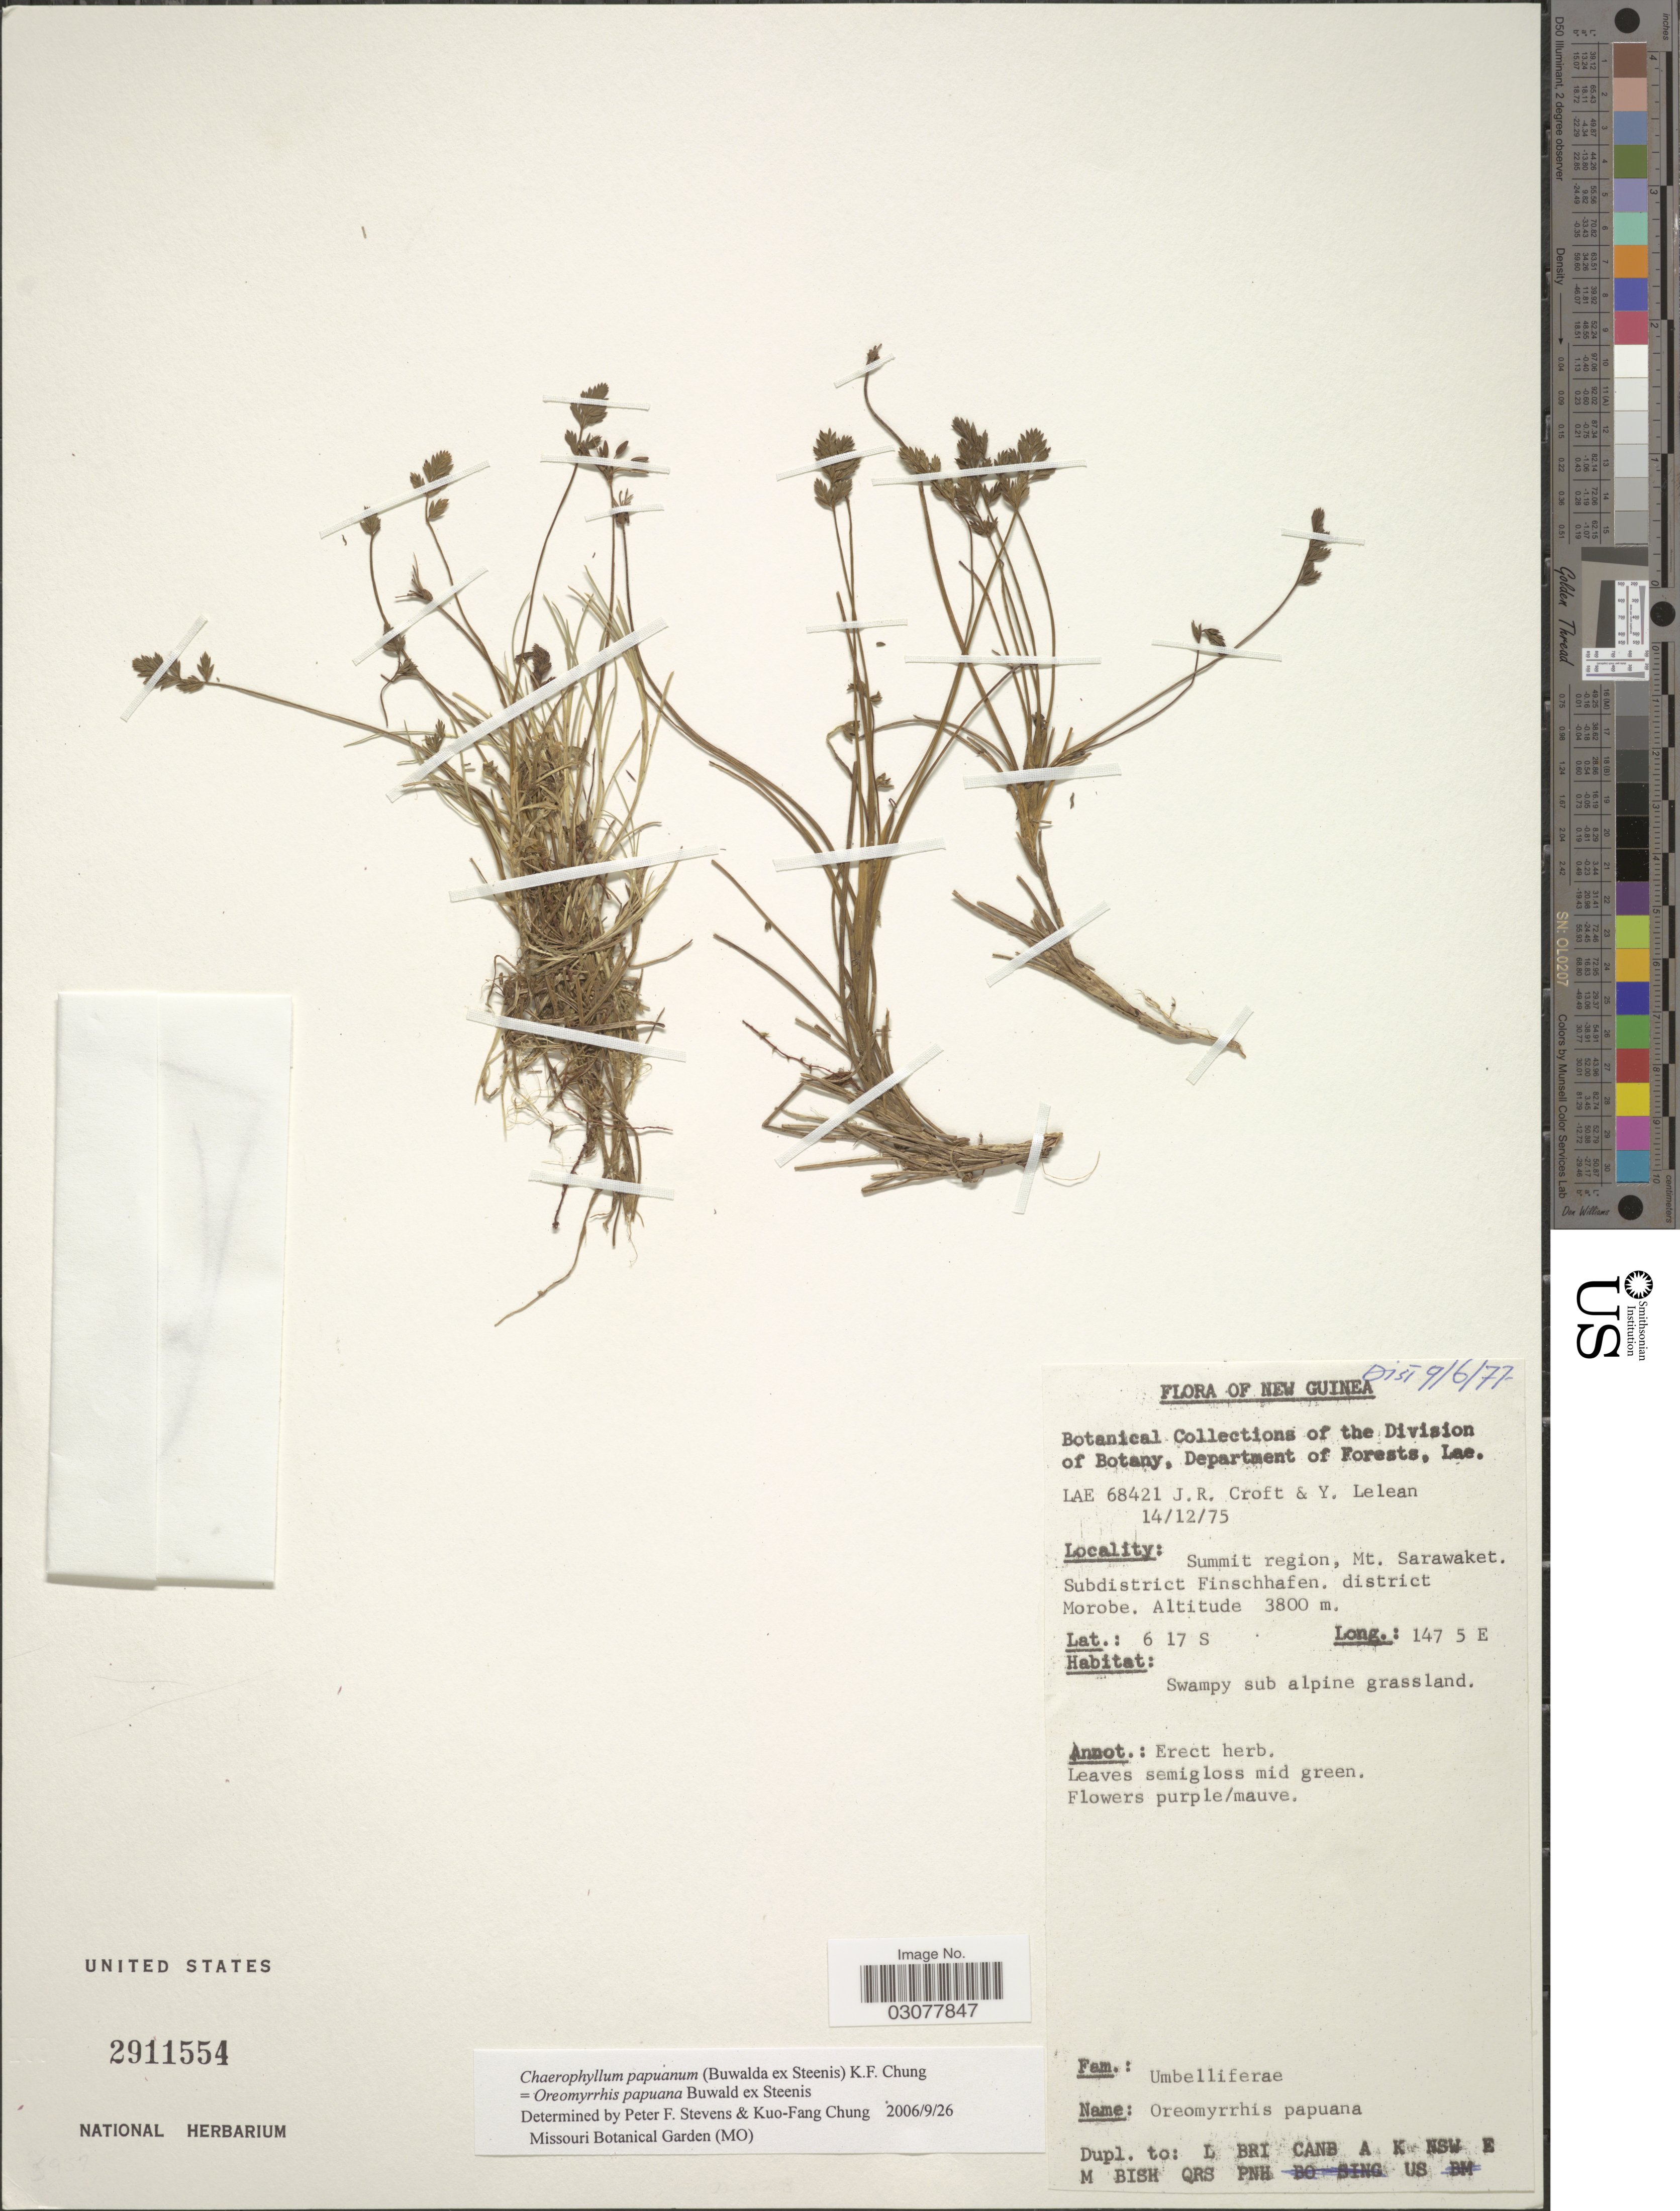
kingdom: Plantae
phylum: Tracheophyta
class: Magnoliopsida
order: Apiales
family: Apiaceae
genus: Chaerophyllum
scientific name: Chaerophyllum papuanum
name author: (Buwalda) K.F. Chung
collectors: J. R. Croft & Y. Lelean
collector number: LAE68421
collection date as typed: Transcribed d/m/y: 14/12/75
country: Papua New Guinea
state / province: Morobe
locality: New Guinea, Summit region, Mt. Sarawaket. Subdistrict Finschhafen. district Morobe.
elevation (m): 3800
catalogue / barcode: US 2911554